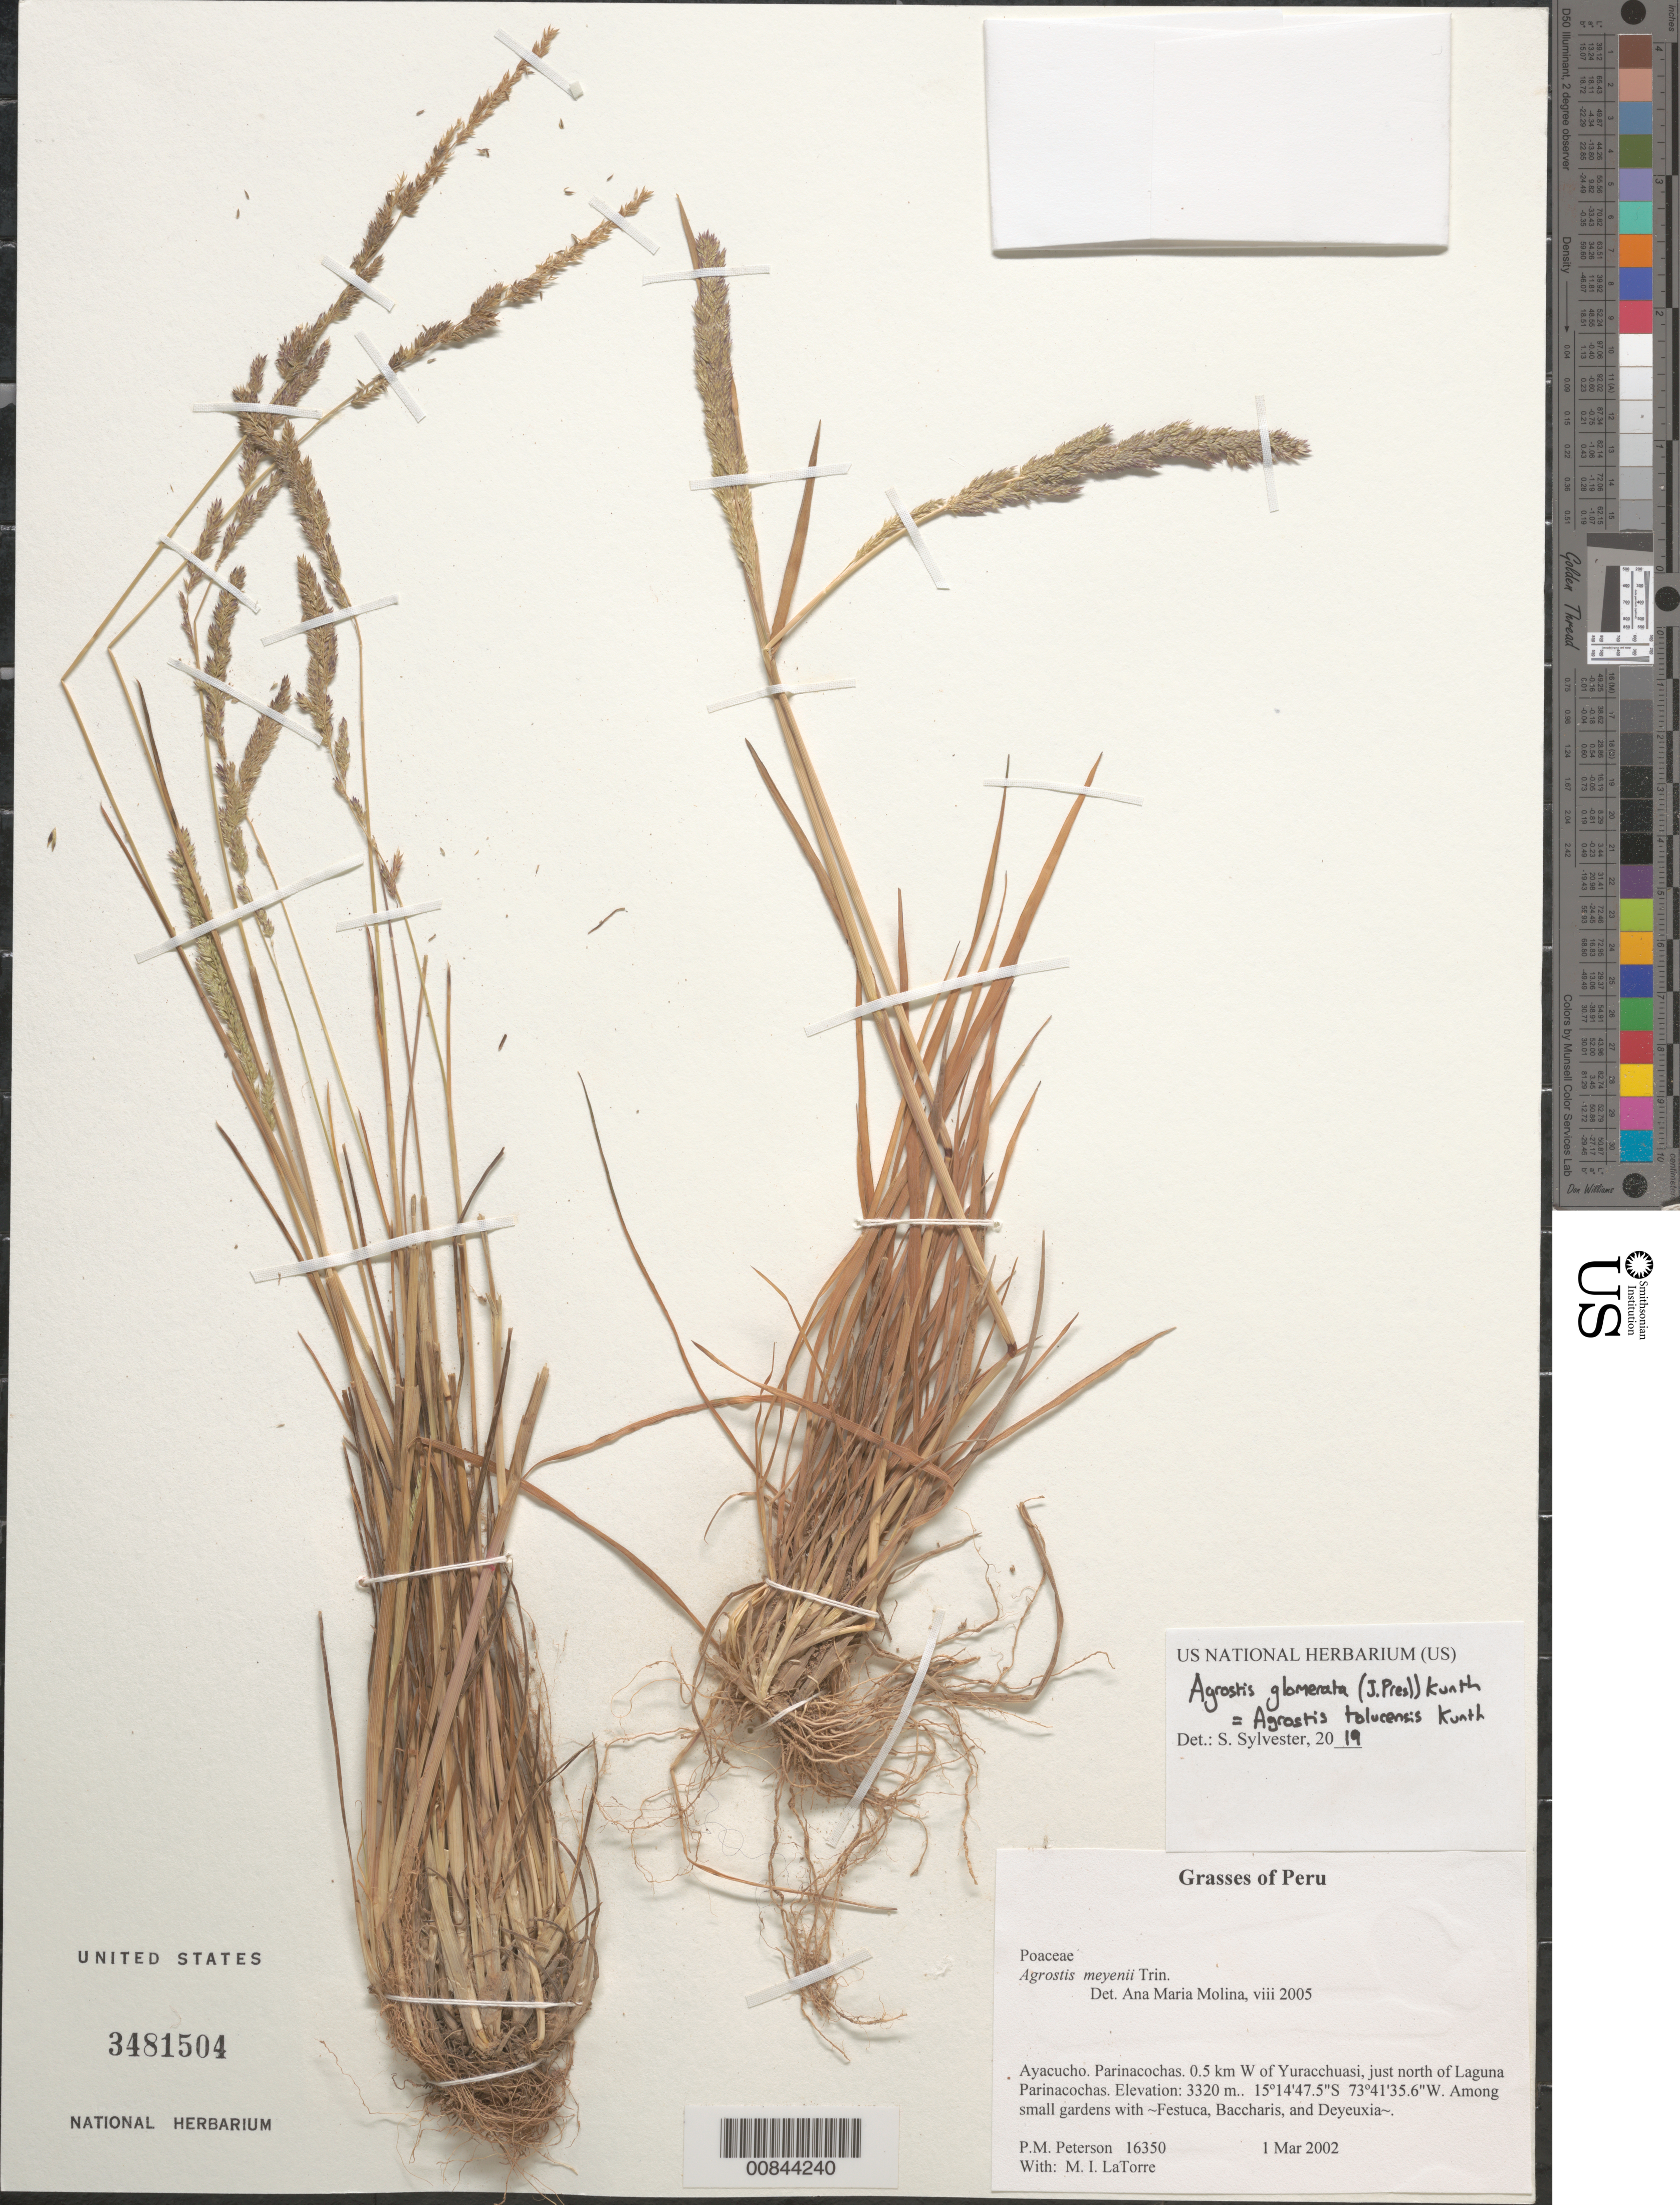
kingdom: Plantae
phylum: Tracheophyta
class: Liliopsida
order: Poales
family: Poaceae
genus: Agrostis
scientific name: Agrostis tolucensis Kunth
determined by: Sylvester, Steven P.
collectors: P. M. Peterson, M. I. La Torre, A. Ramírez & D. Susanibar Cruz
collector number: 16350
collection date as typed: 01 Mar 2002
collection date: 2002-03-01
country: Peru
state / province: Ayacucho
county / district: Parinacochas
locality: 0.5 km W of Yuracchuasi, just north of Laguna Parinacochas.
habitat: Among small gardens with ~Festuca, Baccharis, and Deyeuxia~.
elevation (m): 3320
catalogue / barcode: US 3481504